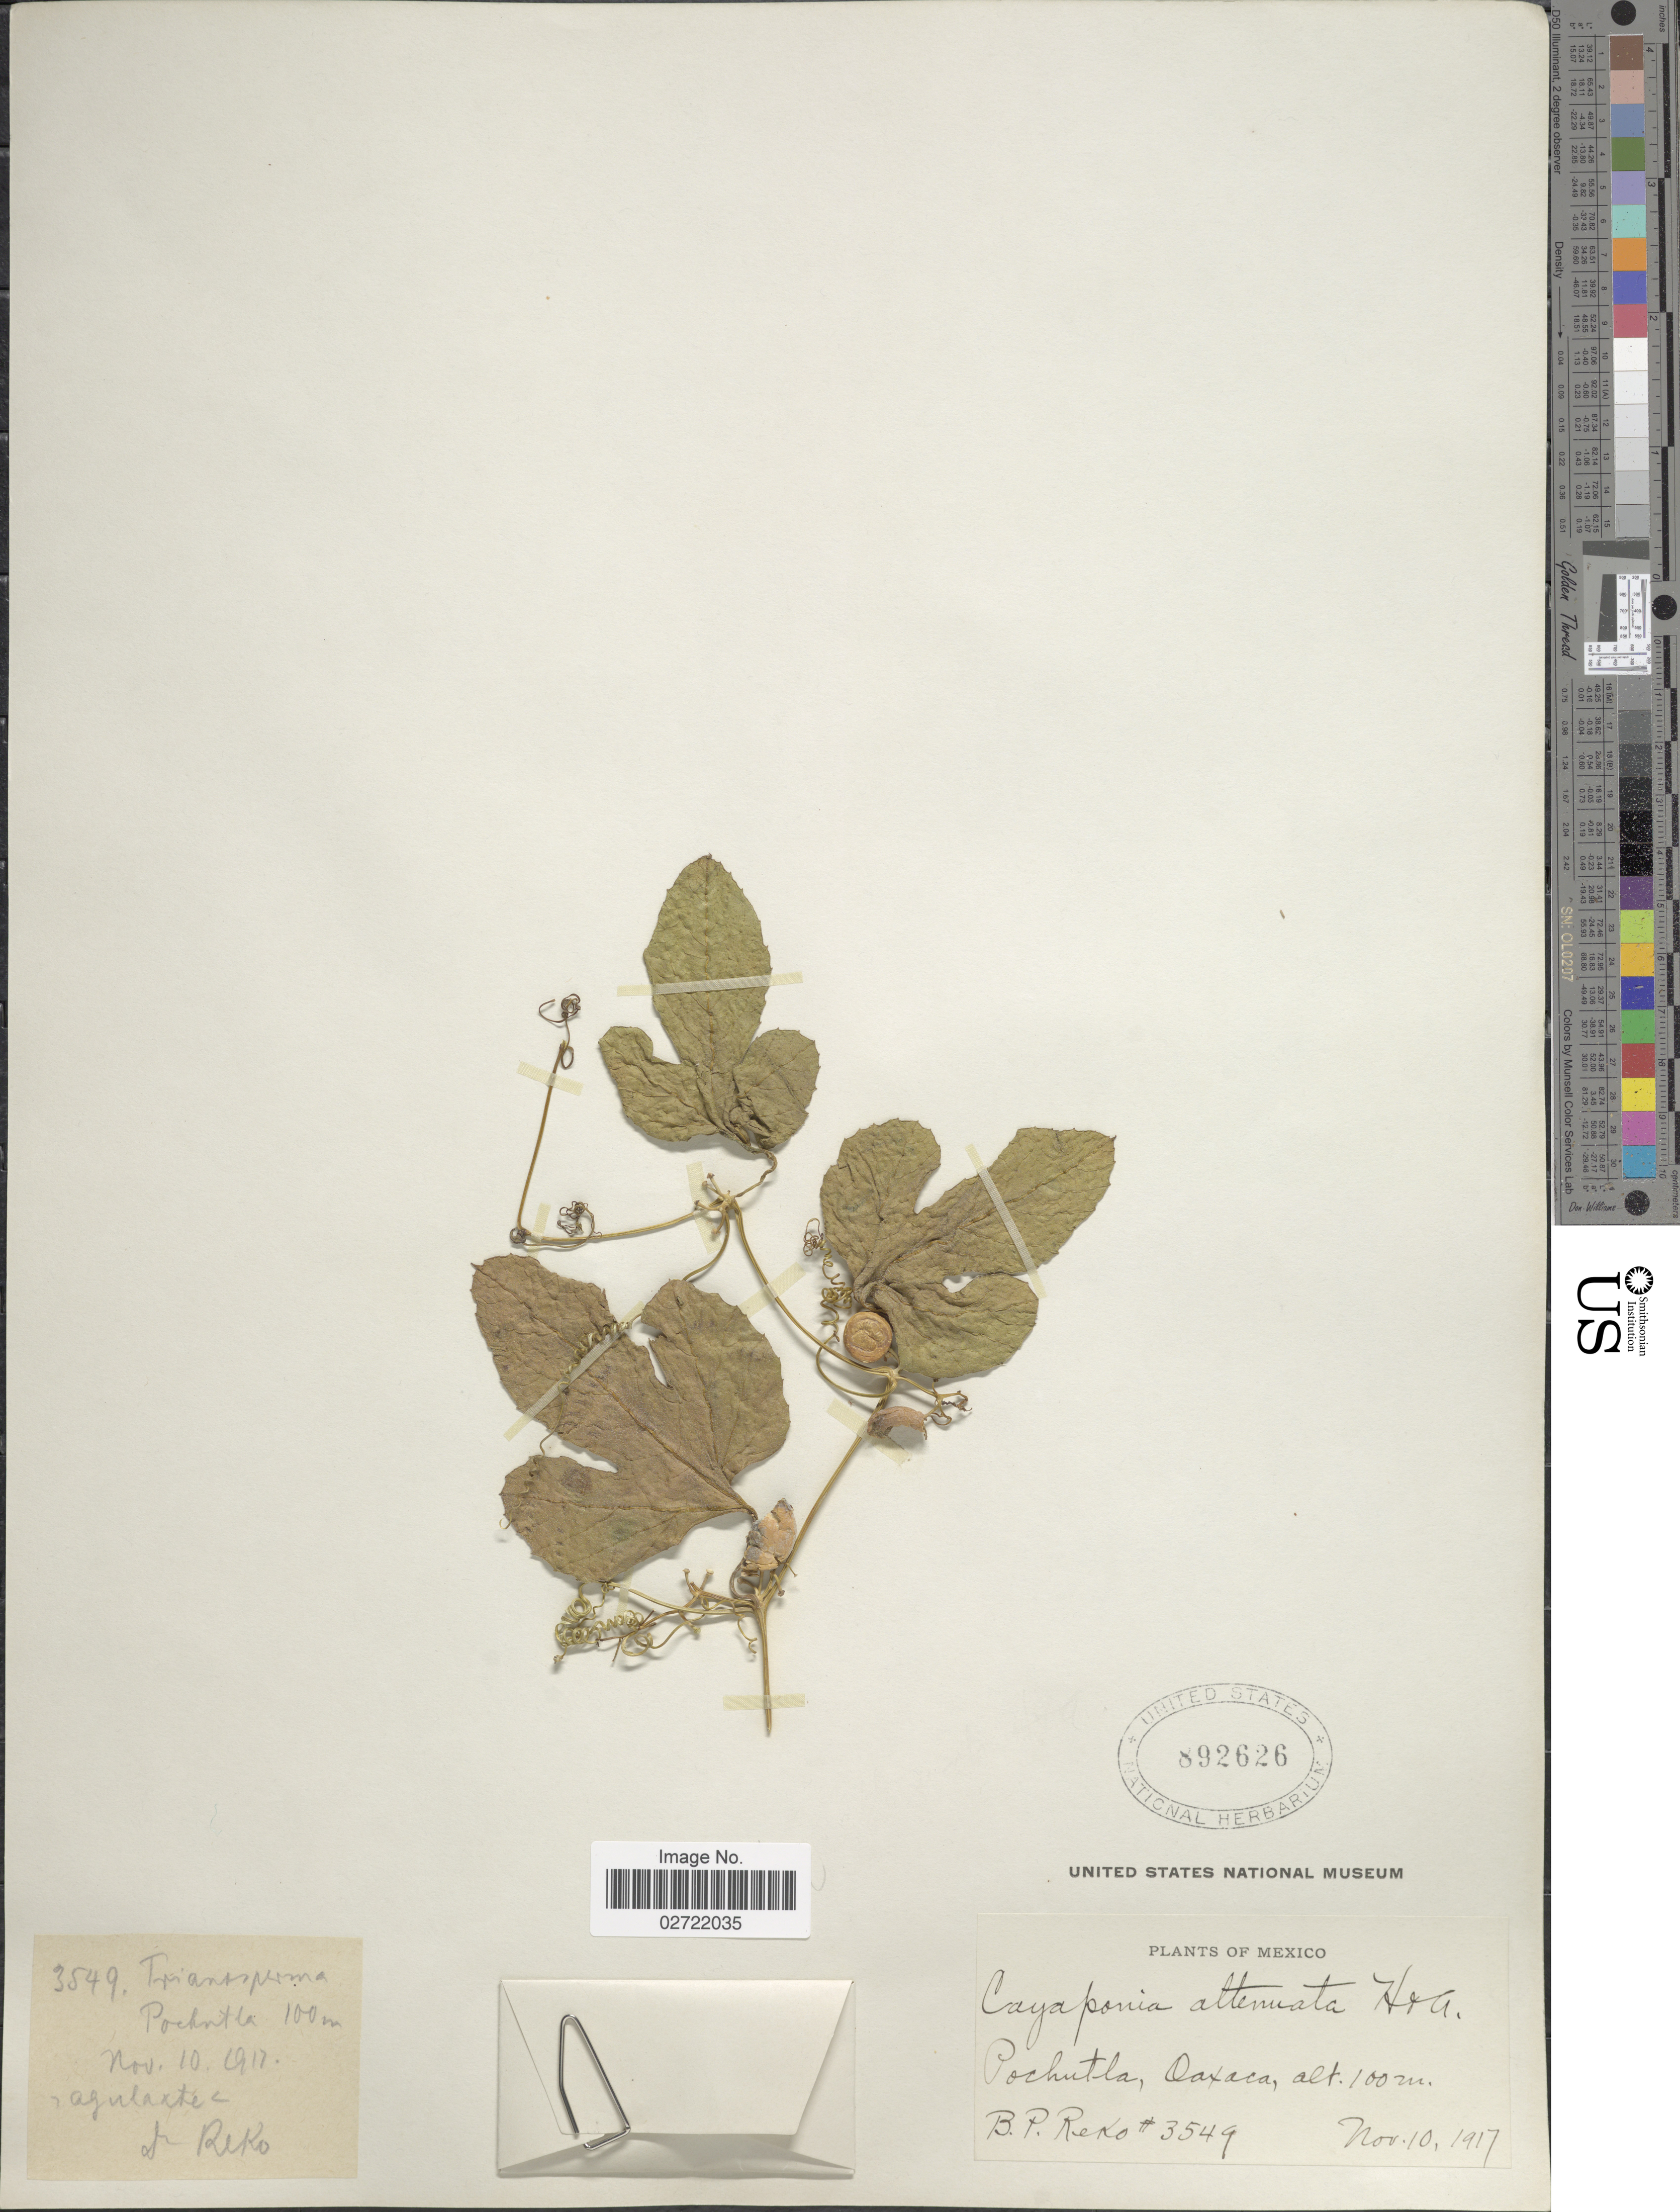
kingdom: Plantae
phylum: Tracheophyta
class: Magnoliopsida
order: Cucurbitales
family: Cucurbitaceae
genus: Cayaponia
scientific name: Cayaponia attenuata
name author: (Hook. & Arn.) Cogn.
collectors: B. P. Reko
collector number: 3549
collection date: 1917-11-10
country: Mexico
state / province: Oaxaca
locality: Pochutla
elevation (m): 100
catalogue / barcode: US 892626